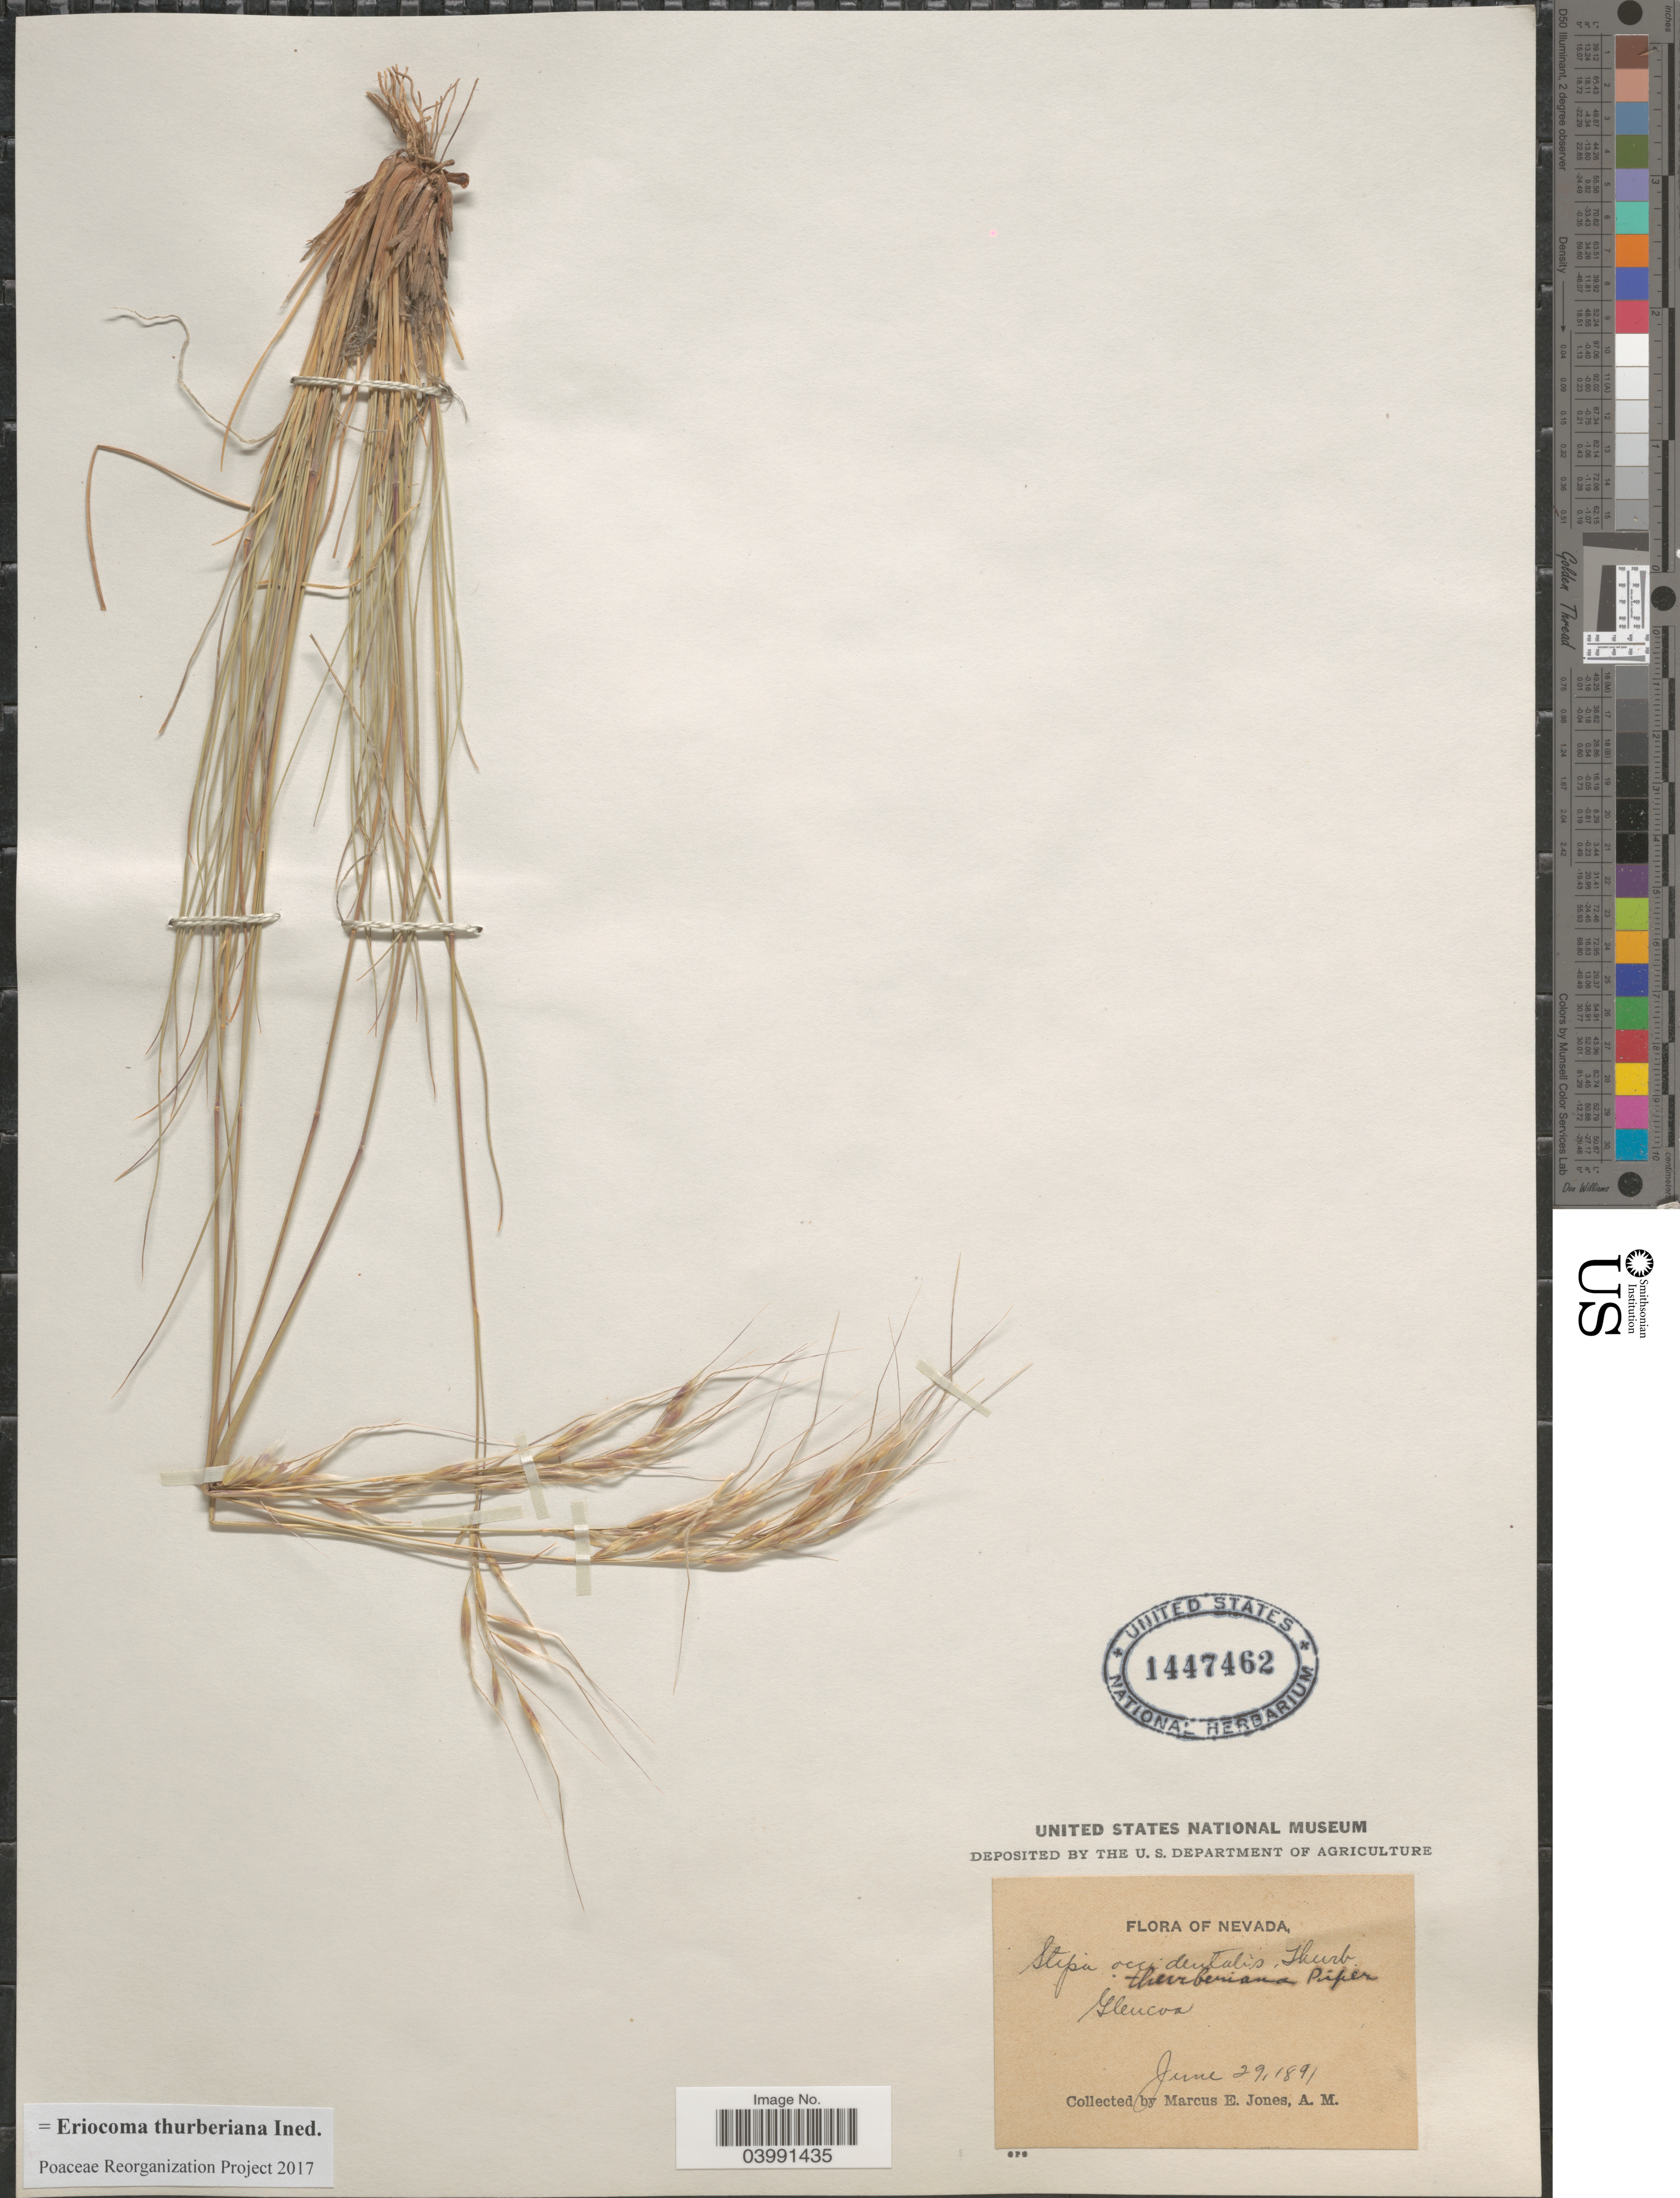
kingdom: Plantae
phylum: Tracheophyta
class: Liliopsida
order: Poales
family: Poaceae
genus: Eriocoma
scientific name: Eriocoma thurberiana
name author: (Piper) Romasch.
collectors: M. E. Jones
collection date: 1891-06-29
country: United States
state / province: Nevada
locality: Glencoe.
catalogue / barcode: US 1447462